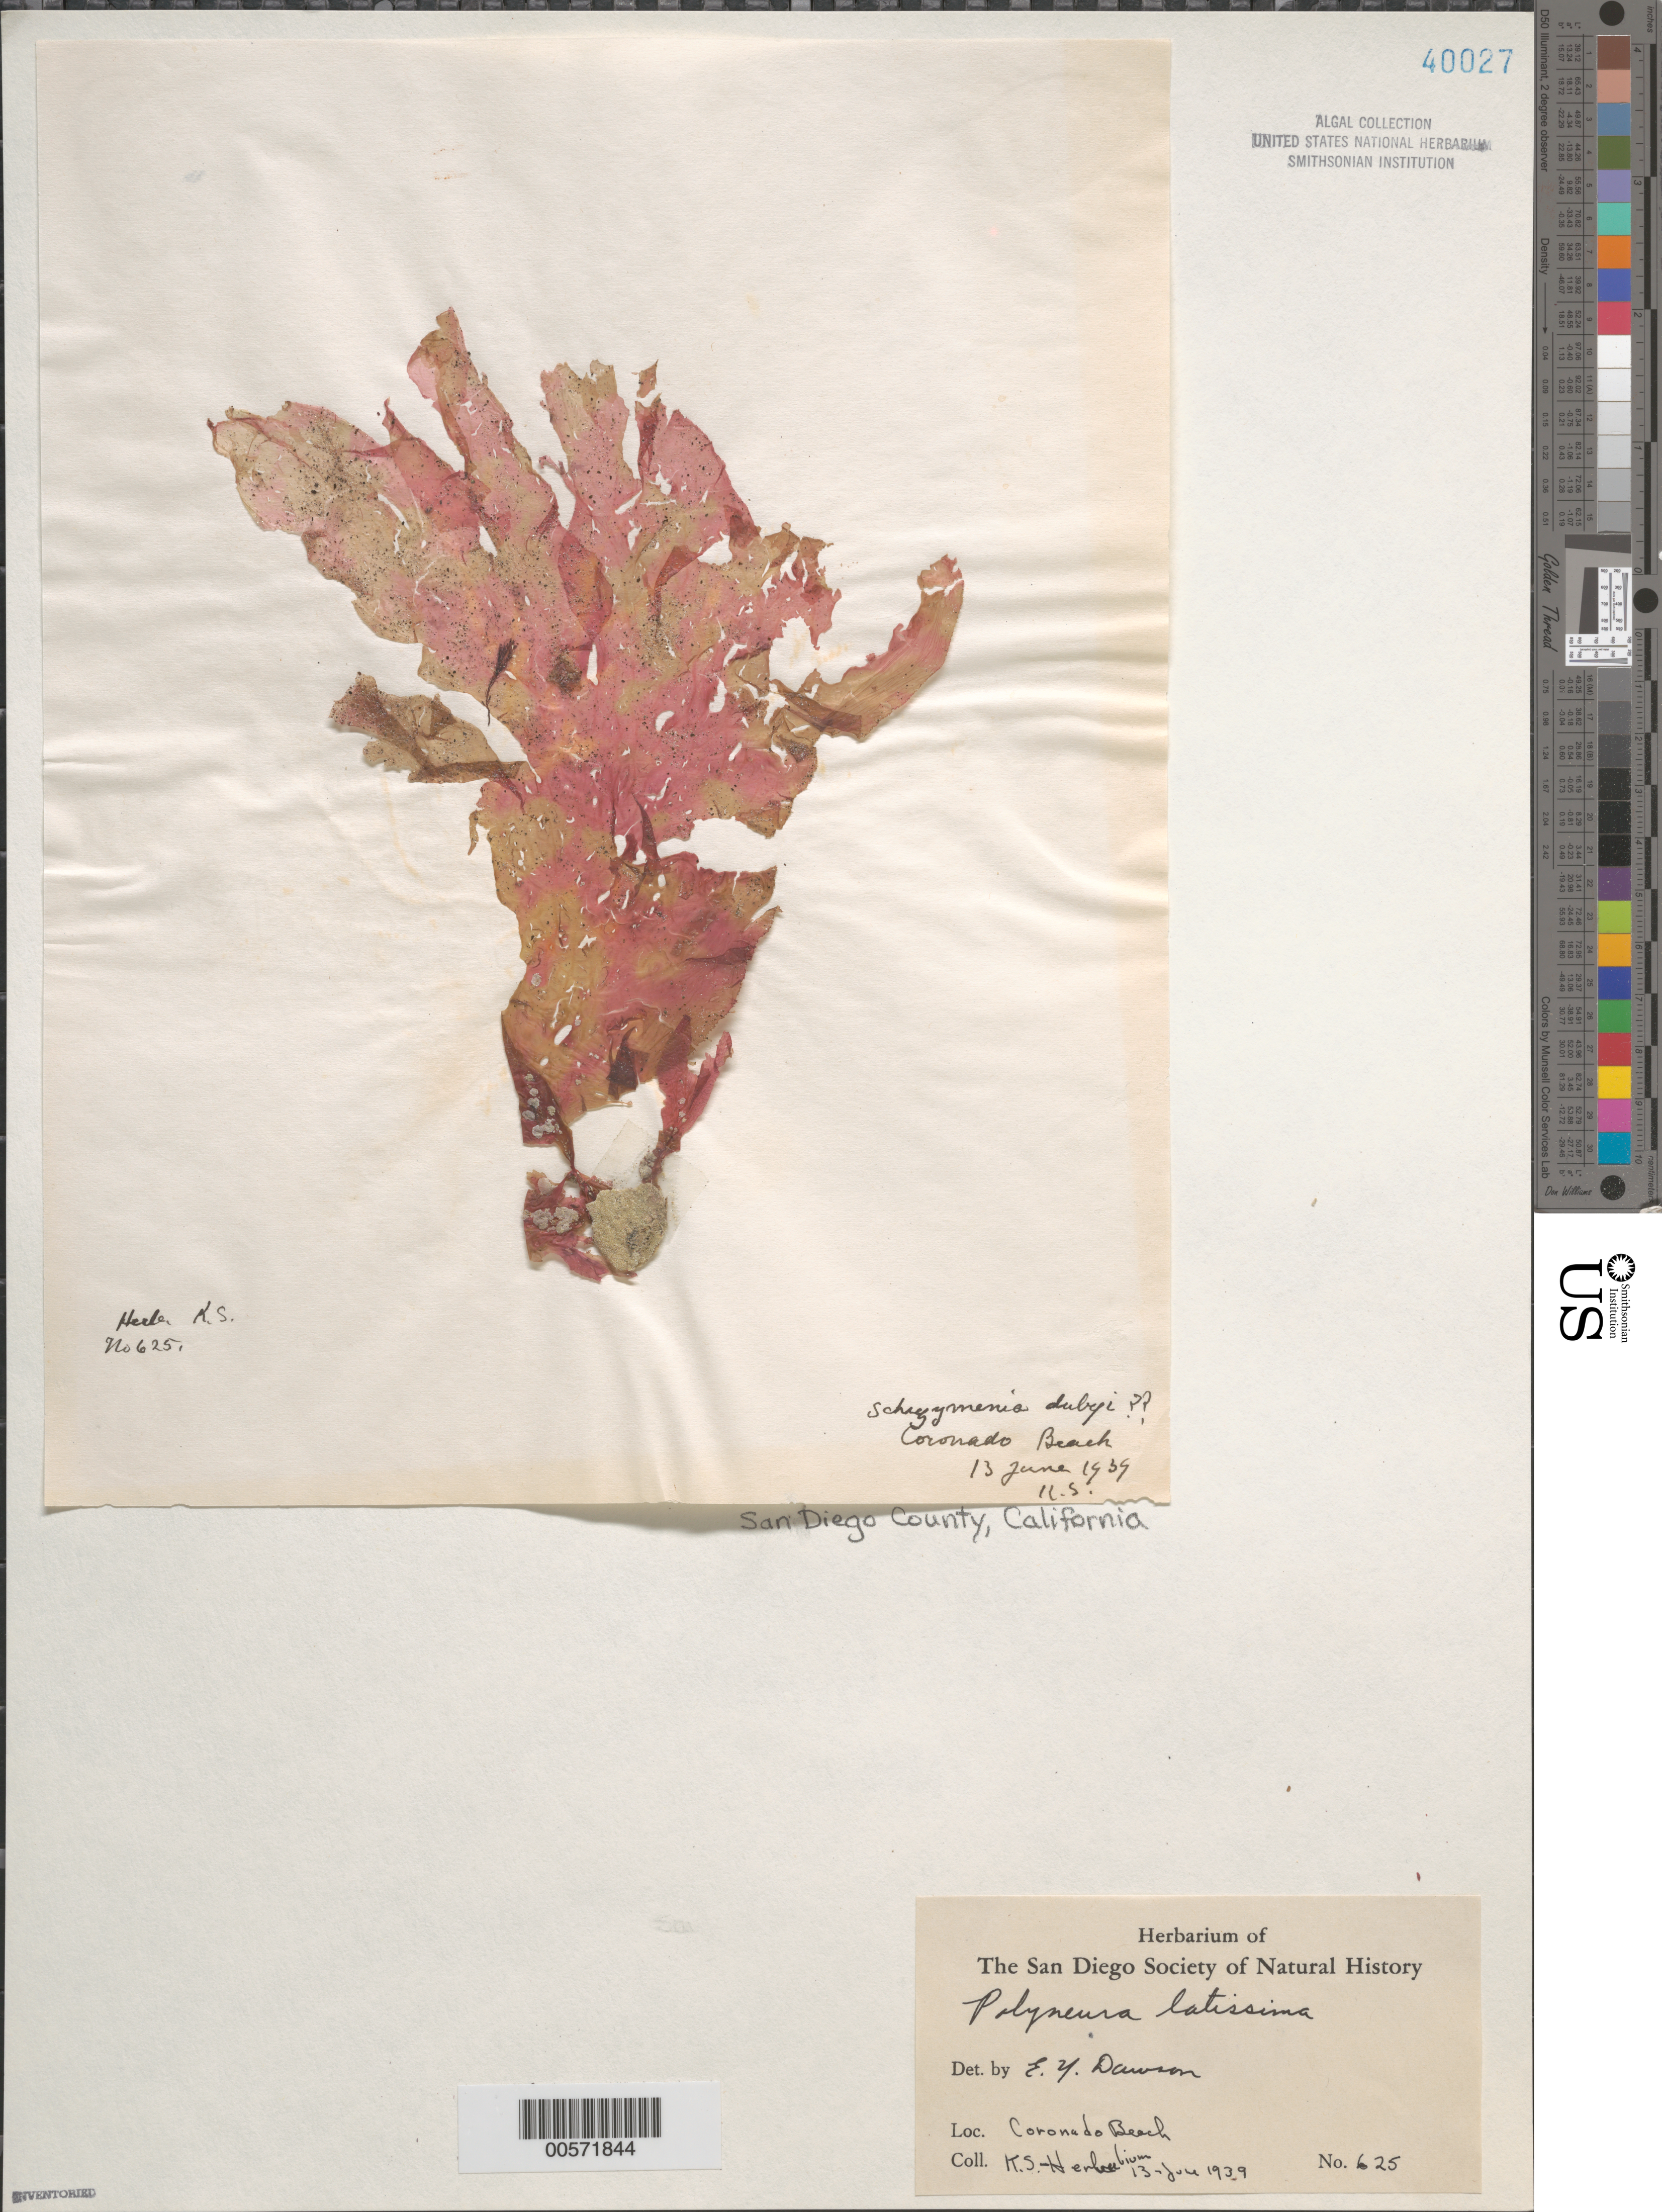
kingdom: Plantae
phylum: Rhodophyta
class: Florideophyceae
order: Ceramiales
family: Delesseriaceae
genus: Polyneura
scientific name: Polyneura latissima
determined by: Dawson, E. Y.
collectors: K. S.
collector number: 625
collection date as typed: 13 Jun 1939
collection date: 1939-06-13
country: United States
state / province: California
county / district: San Diego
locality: Coronado Beach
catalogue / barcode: US 40027